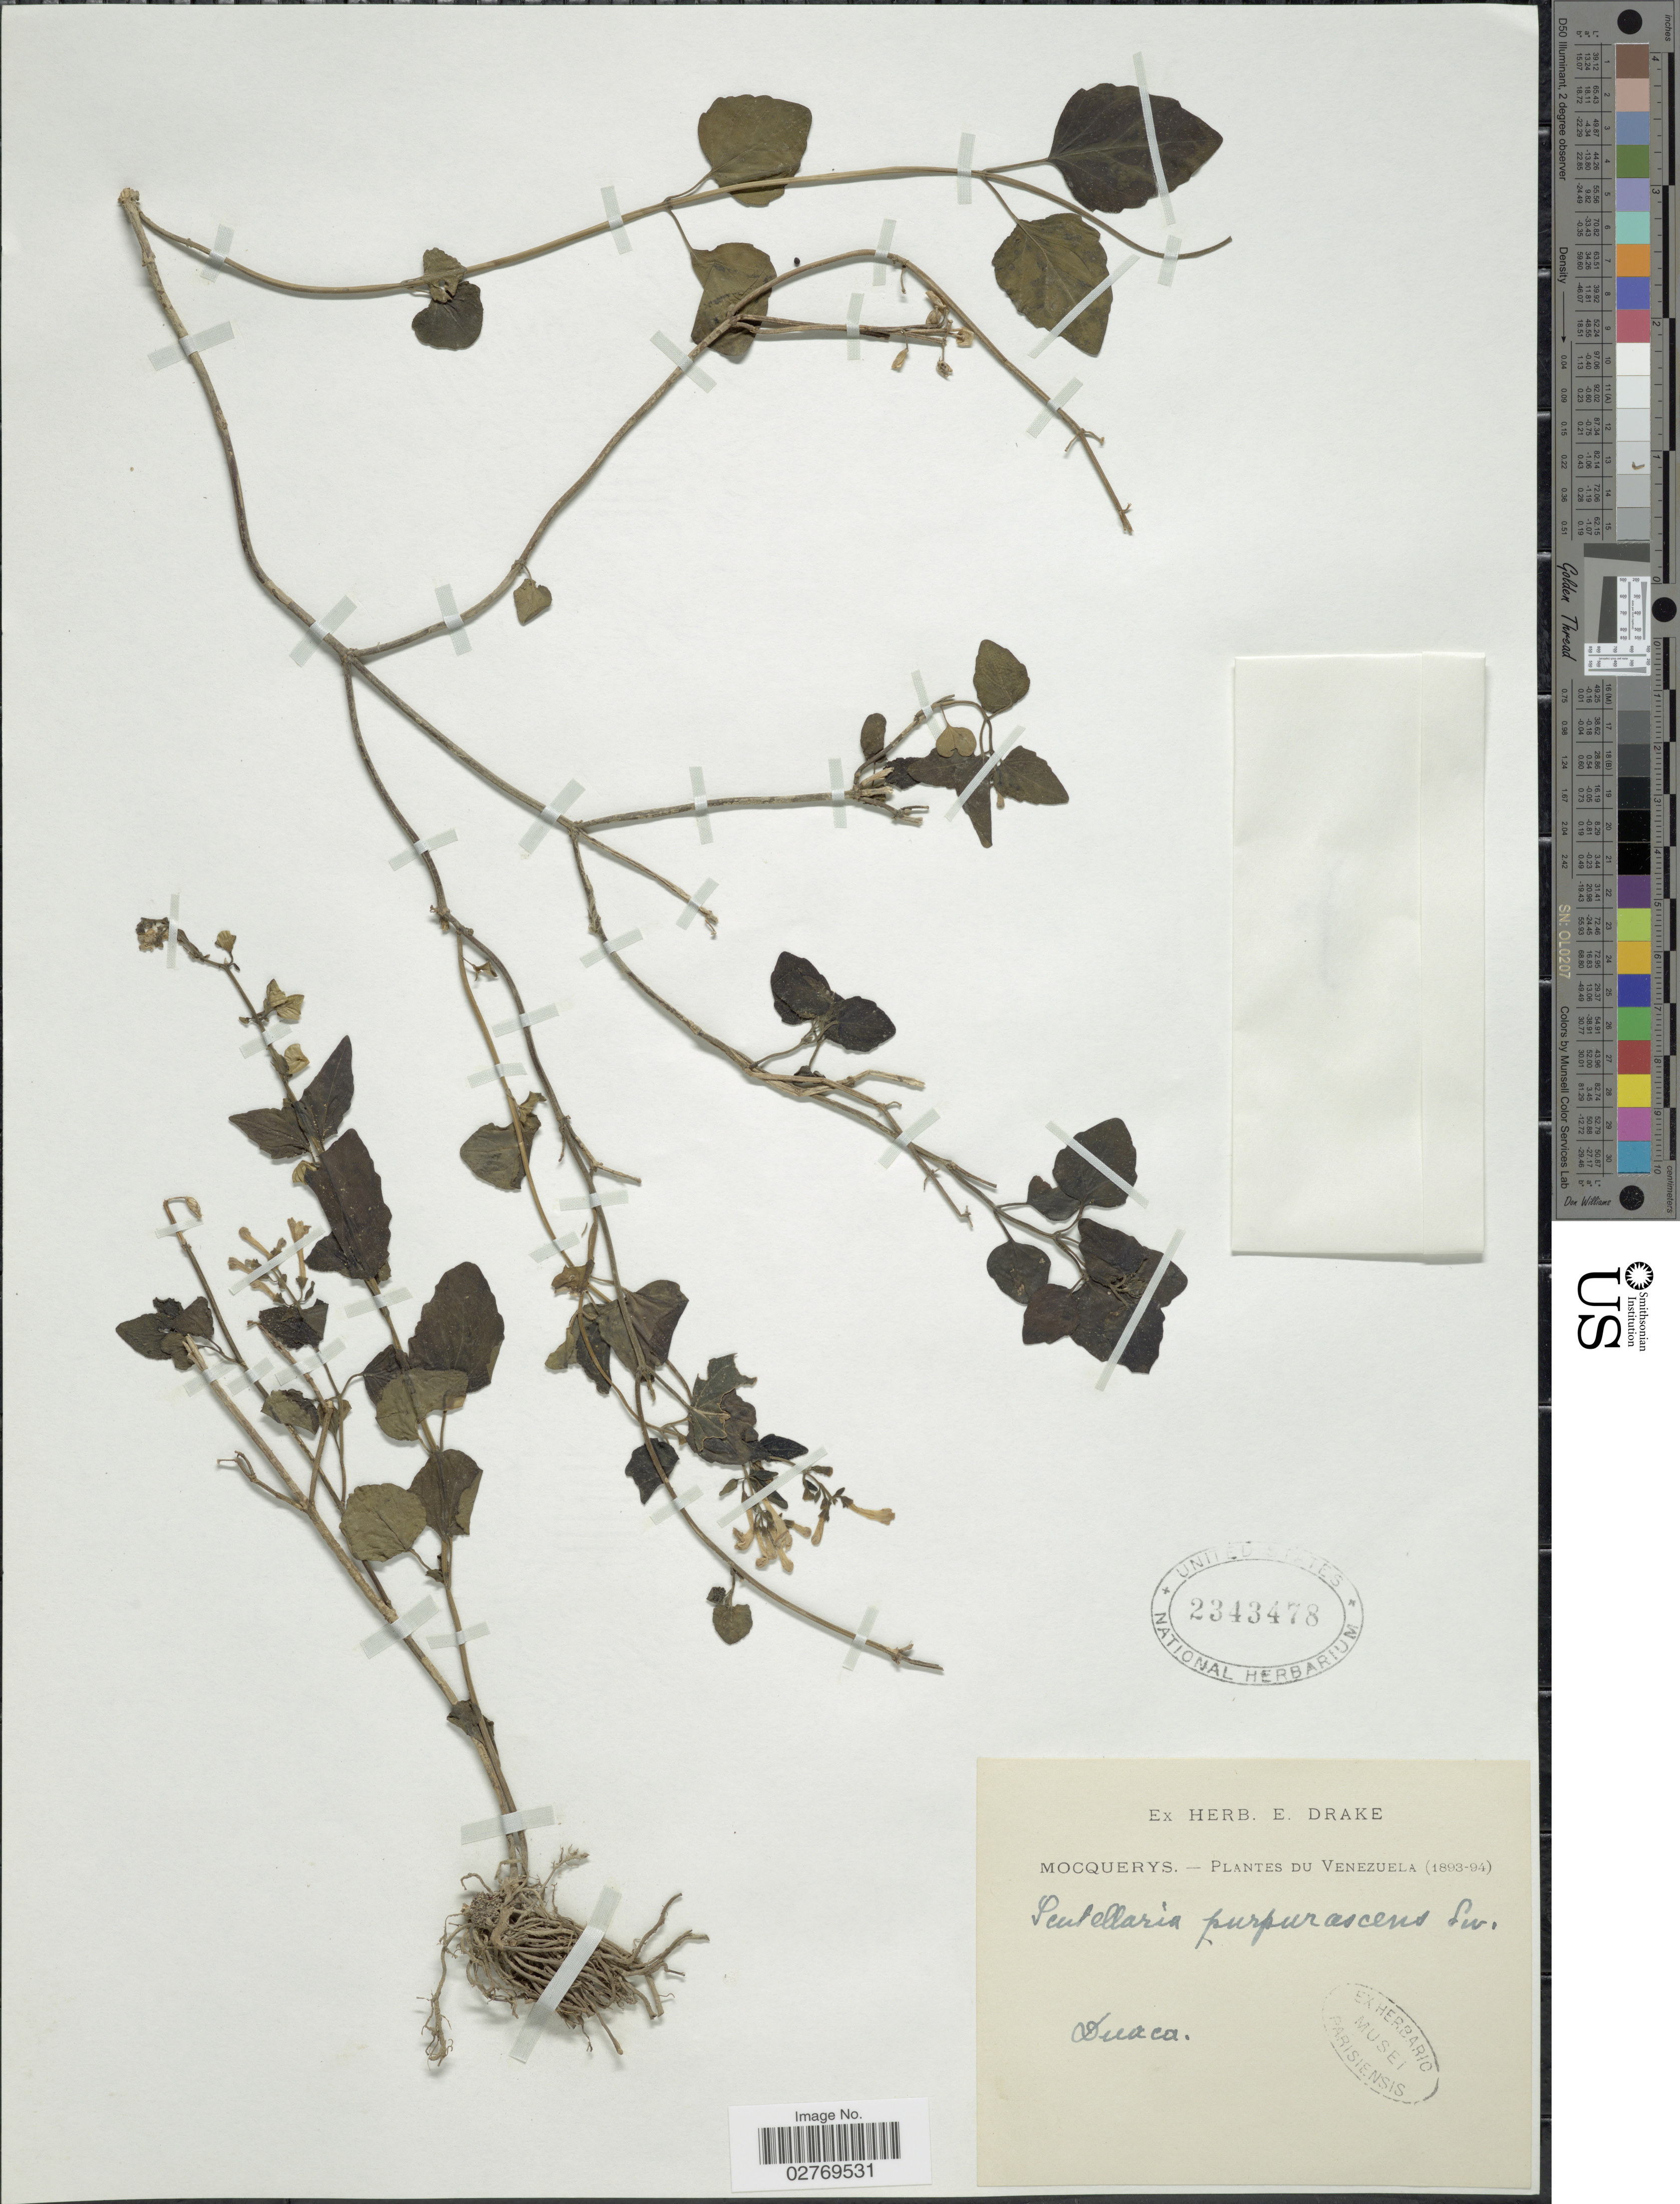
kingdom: Plantae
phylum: Tracheophyta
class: Magnoliopsida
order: Lamiales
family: Lamiaceae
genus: Scutellaria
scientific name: Scutellaria purpurascens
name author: Sw.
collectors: A. Mocquerys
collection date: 1893/1894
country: Venezuela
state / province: Lara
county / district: Crespo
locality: Duaca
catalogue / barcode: US 2343478